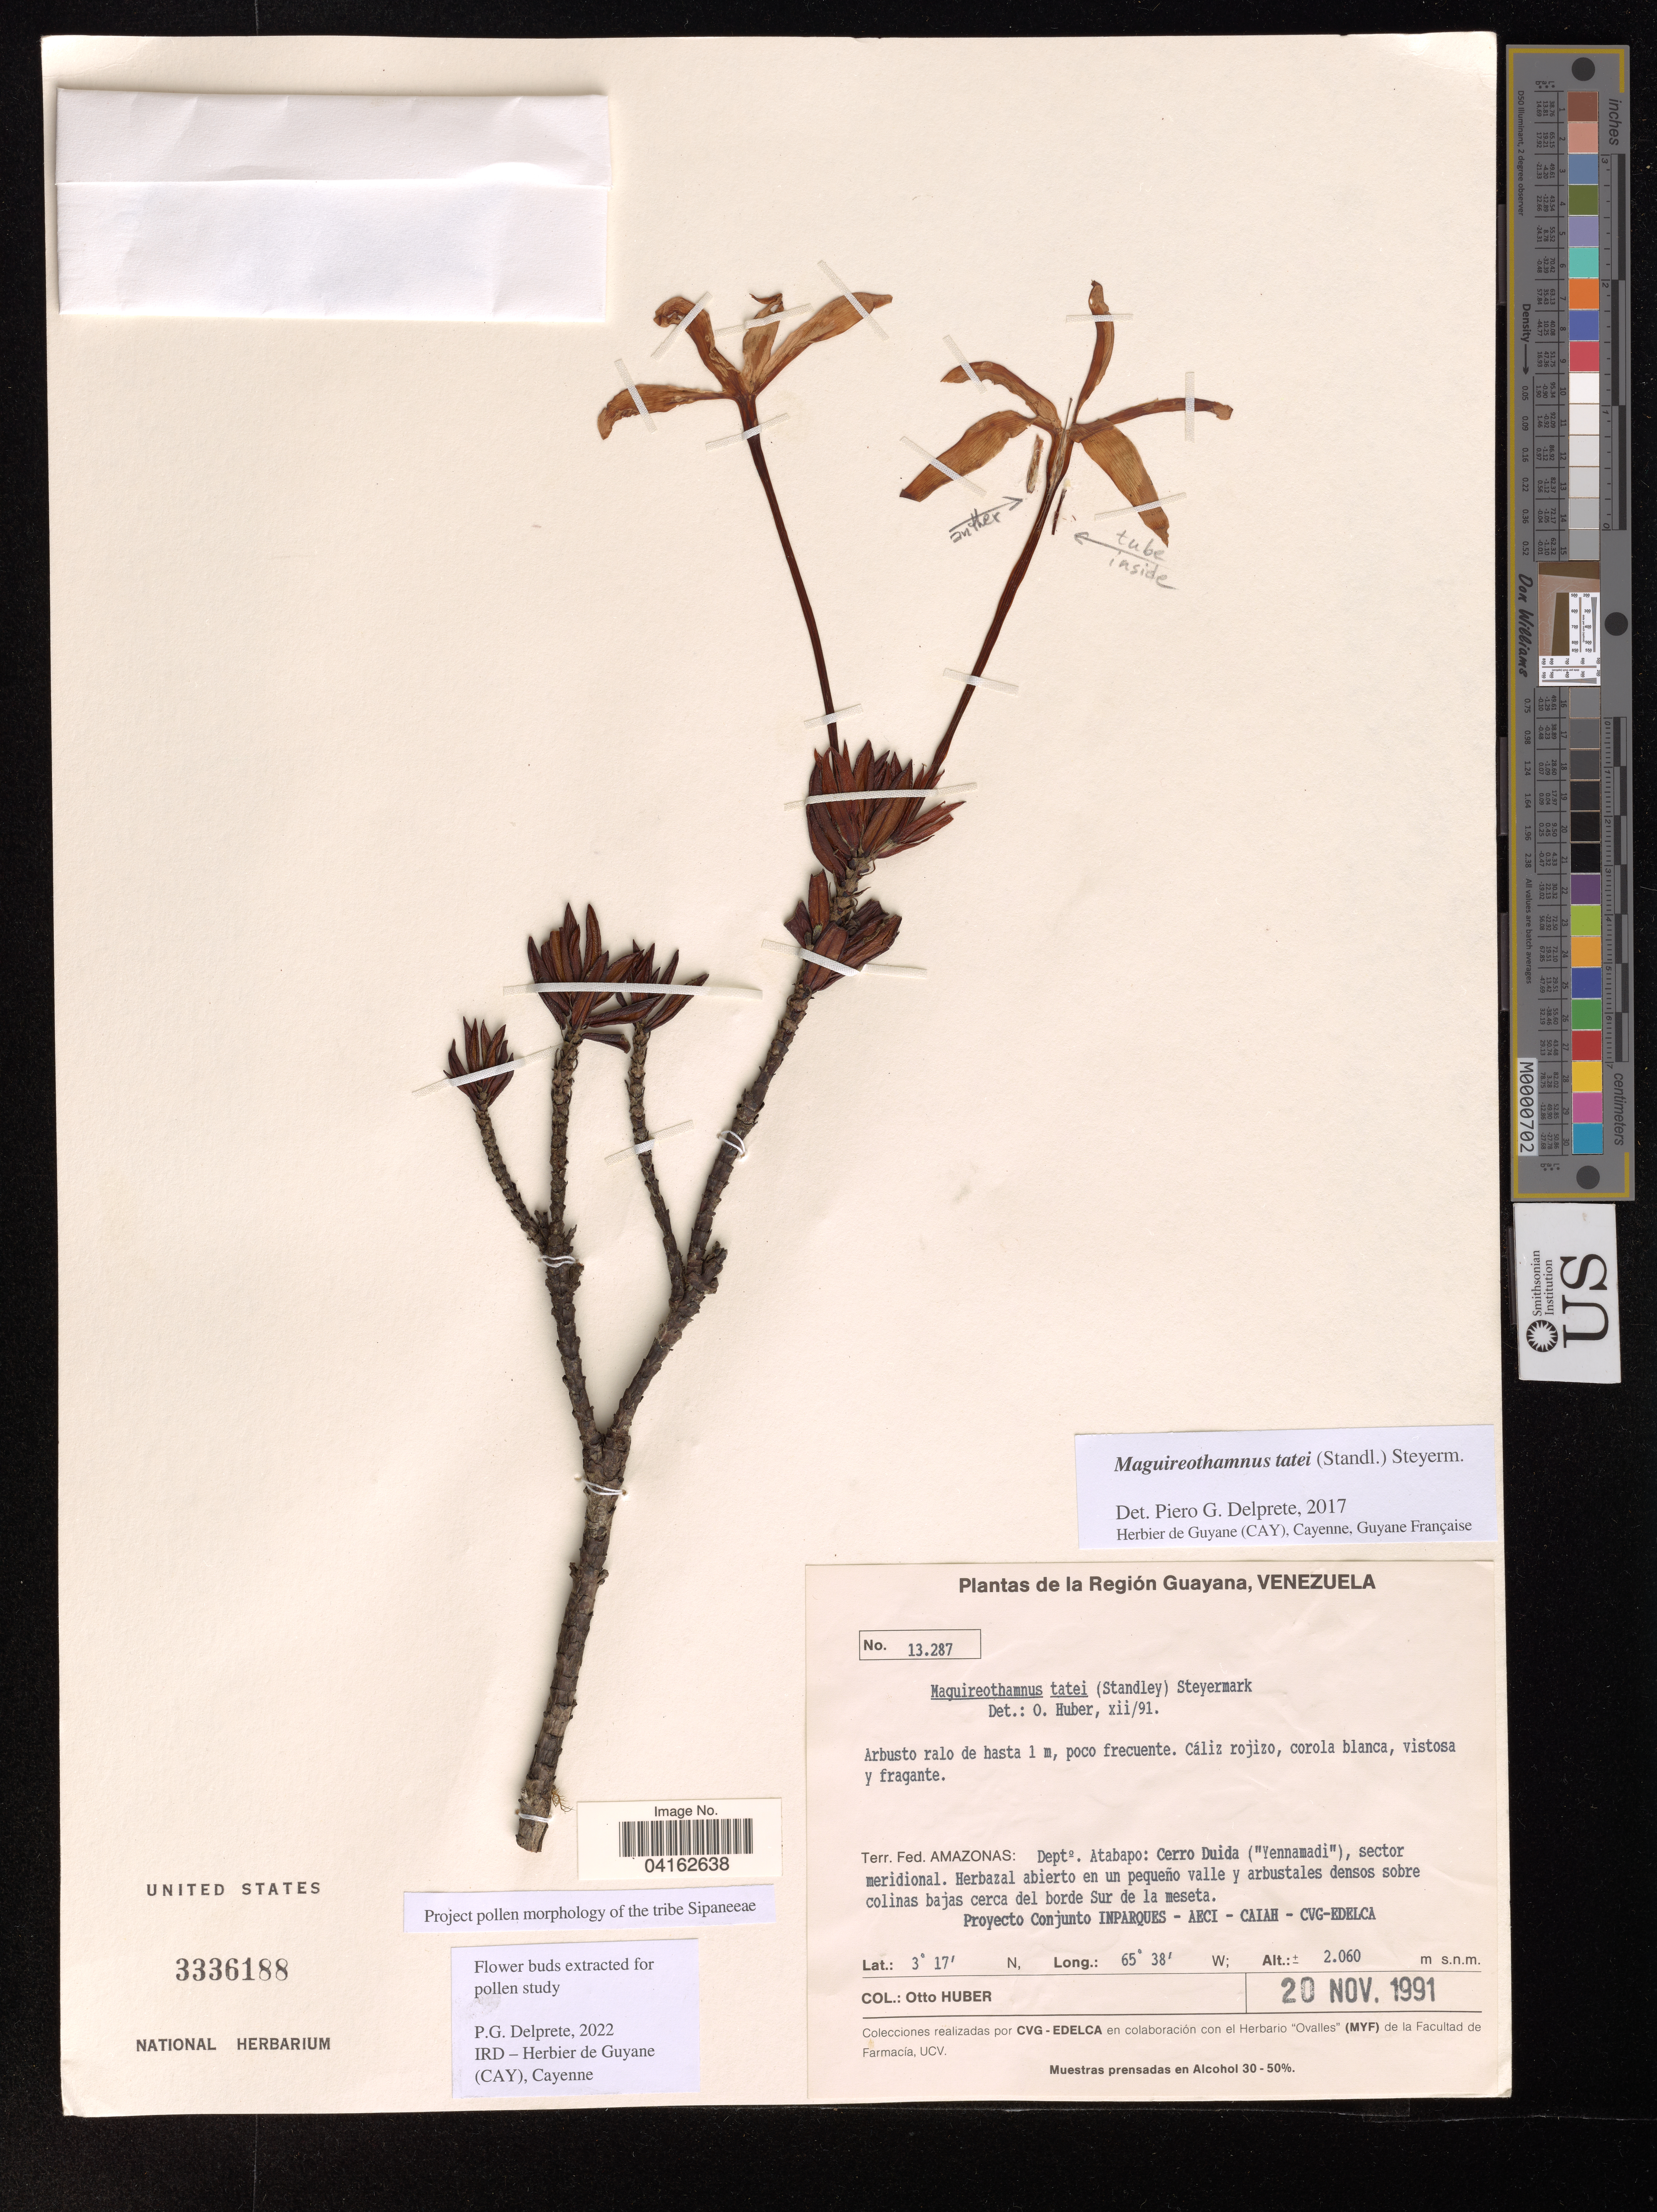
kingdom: Plantae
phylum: Tracheophyta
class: Magnoliopsida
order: Gentianales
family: Rubiaceae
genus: Maguireothamnus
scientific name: Maguireothamnus tatei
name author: (Standl.) Steyerm.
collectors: O. Huber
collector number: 13.287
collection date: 1991-11-20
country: Venezuela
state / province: Amazonas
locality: Región Guayana. Depto. Atabapo: Cerro Duida ("Yennamadi"), sector meridional. Herbazal abierto en un pequeño valle y arbustales densos sobre colinas bajas cerca del borde Sur de la meseta.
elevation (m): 2060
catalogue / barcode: US 3336188